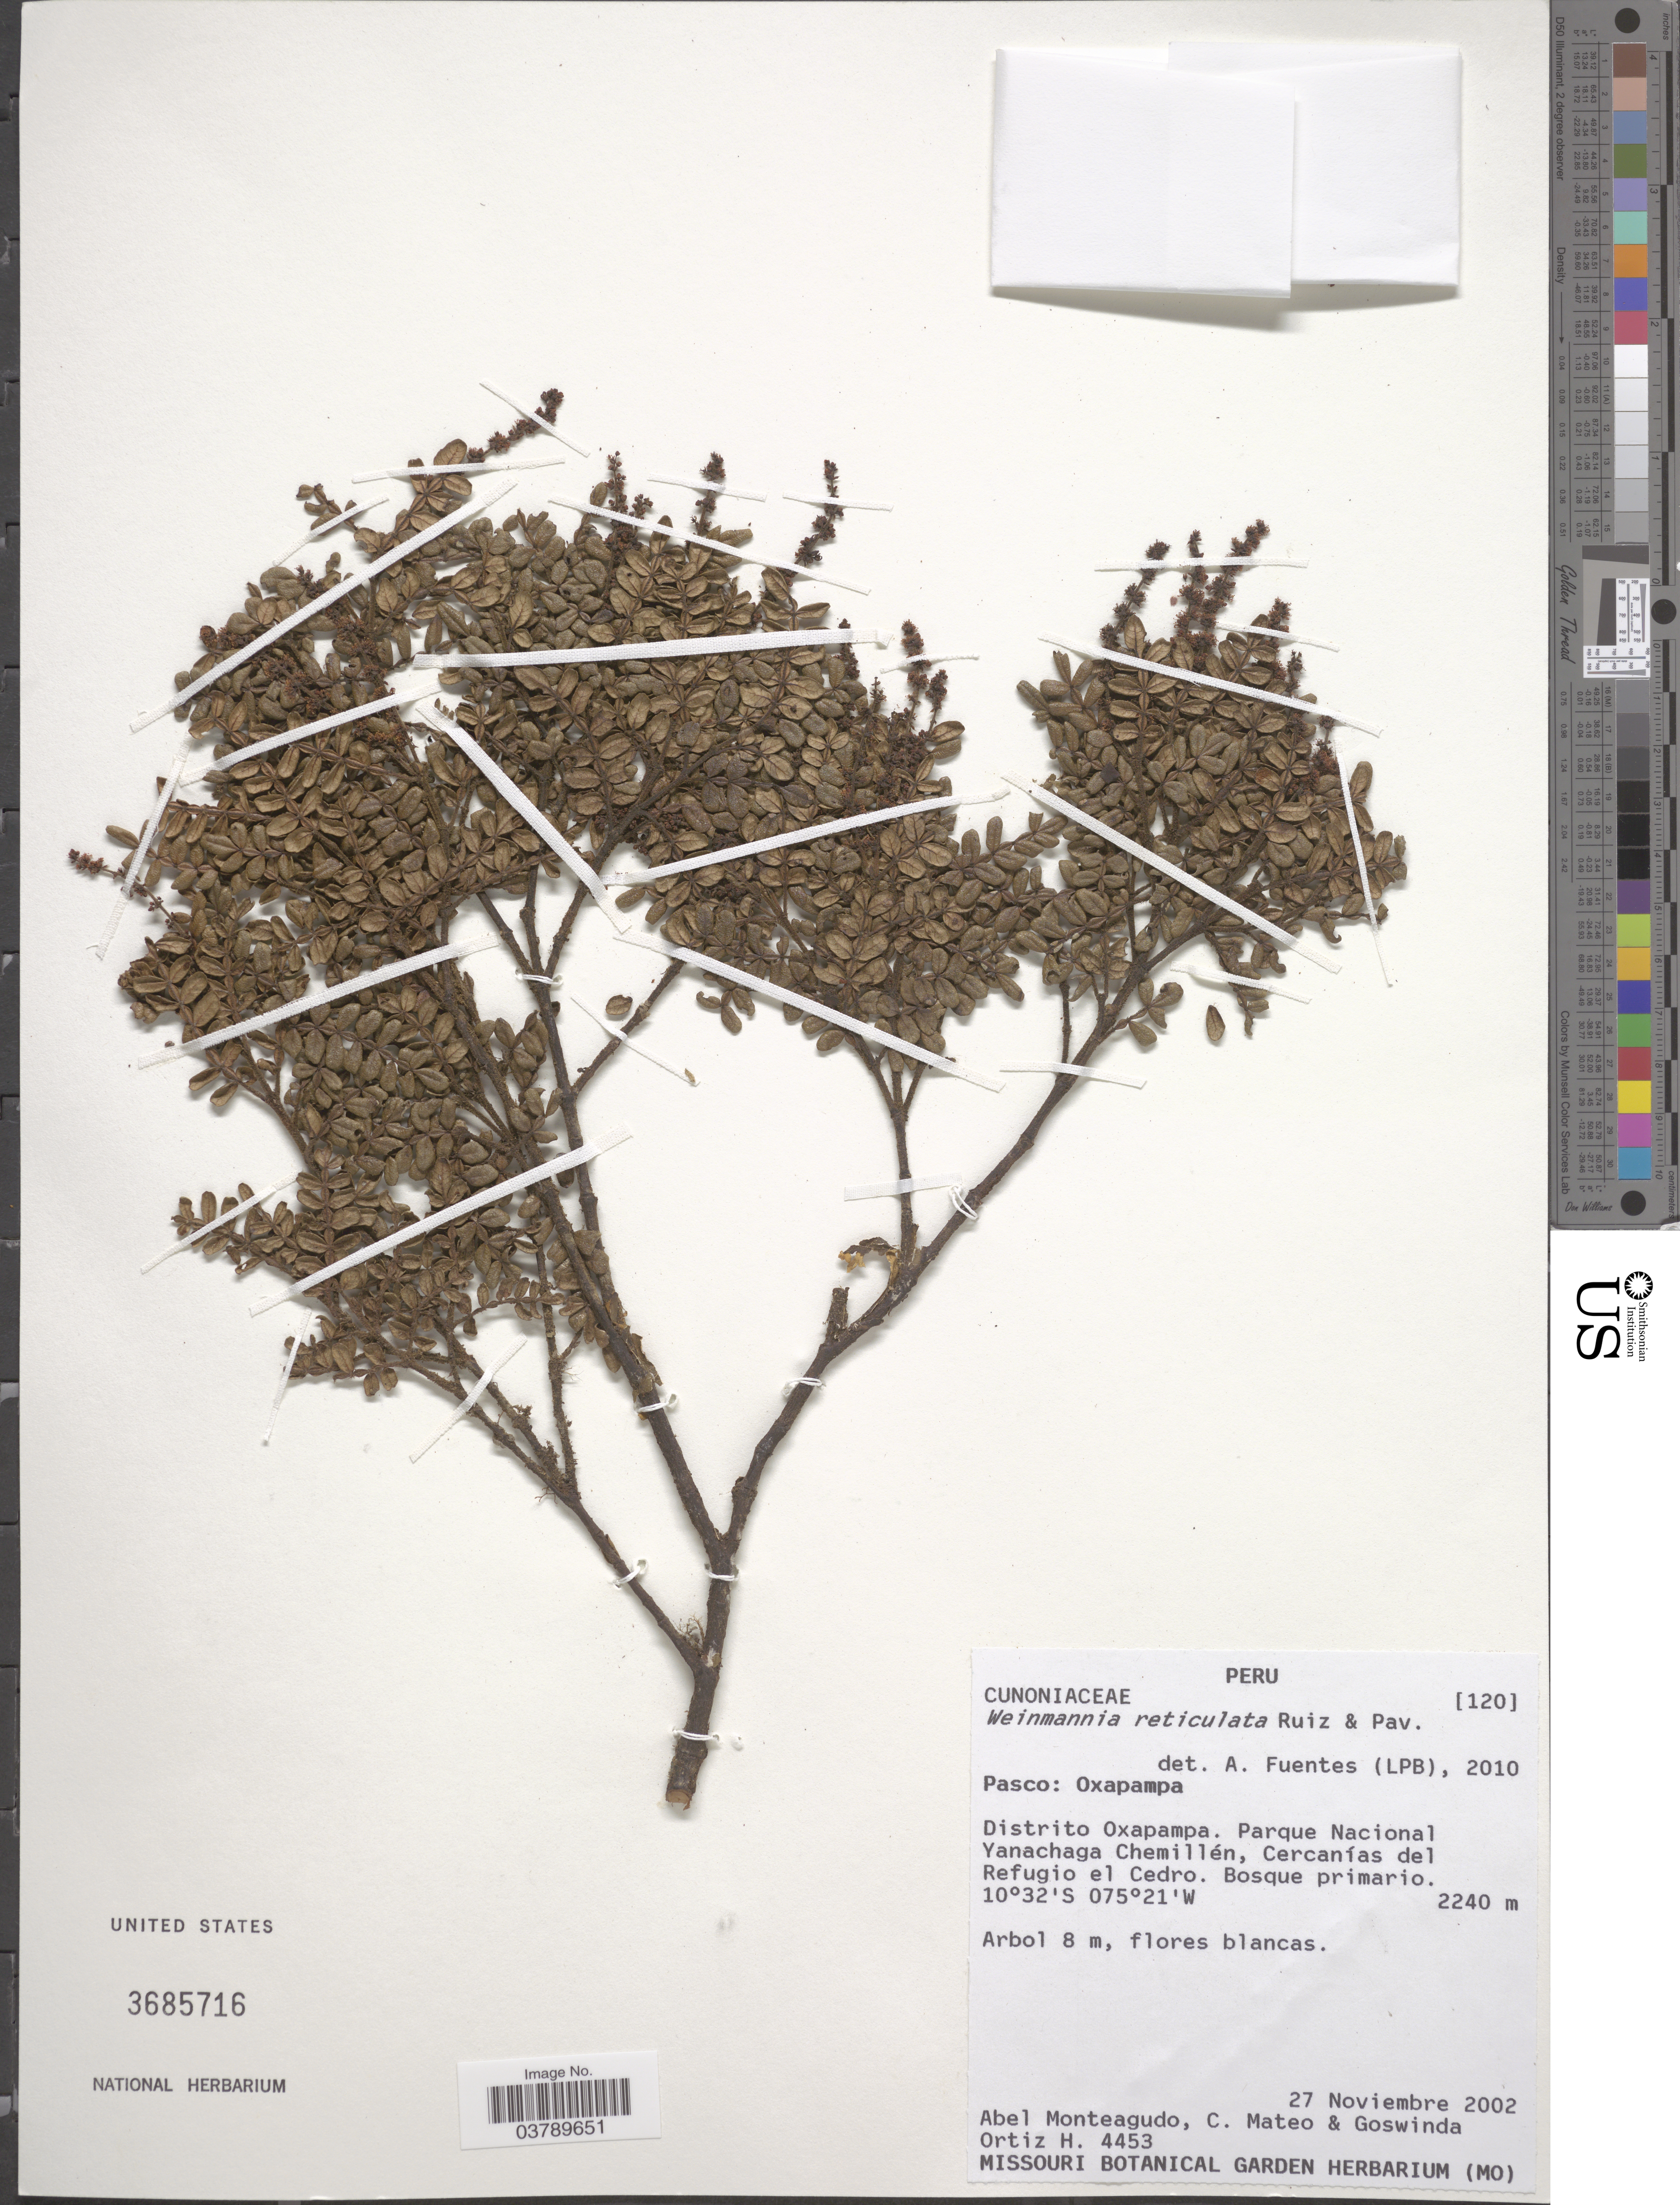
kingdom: Plantae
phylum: Tracheophyta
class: Magnoliopsida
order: Oxalidales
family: Cunoniaceae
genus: Weinmannia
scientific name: Weinmannia reticulata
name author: Ruiz & Pav.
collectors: A. Monteagudo, C. Mateo & G. Ortiz H.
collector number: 4453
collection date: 2002-11-27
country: Peru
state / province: Pasco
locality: Oxapampa. Distrito Oxapampa. Parque Nacional Yanachaga Chemillén, Cercanías del Refugio el Cedro.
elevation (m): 2240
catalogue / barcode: US 3685716